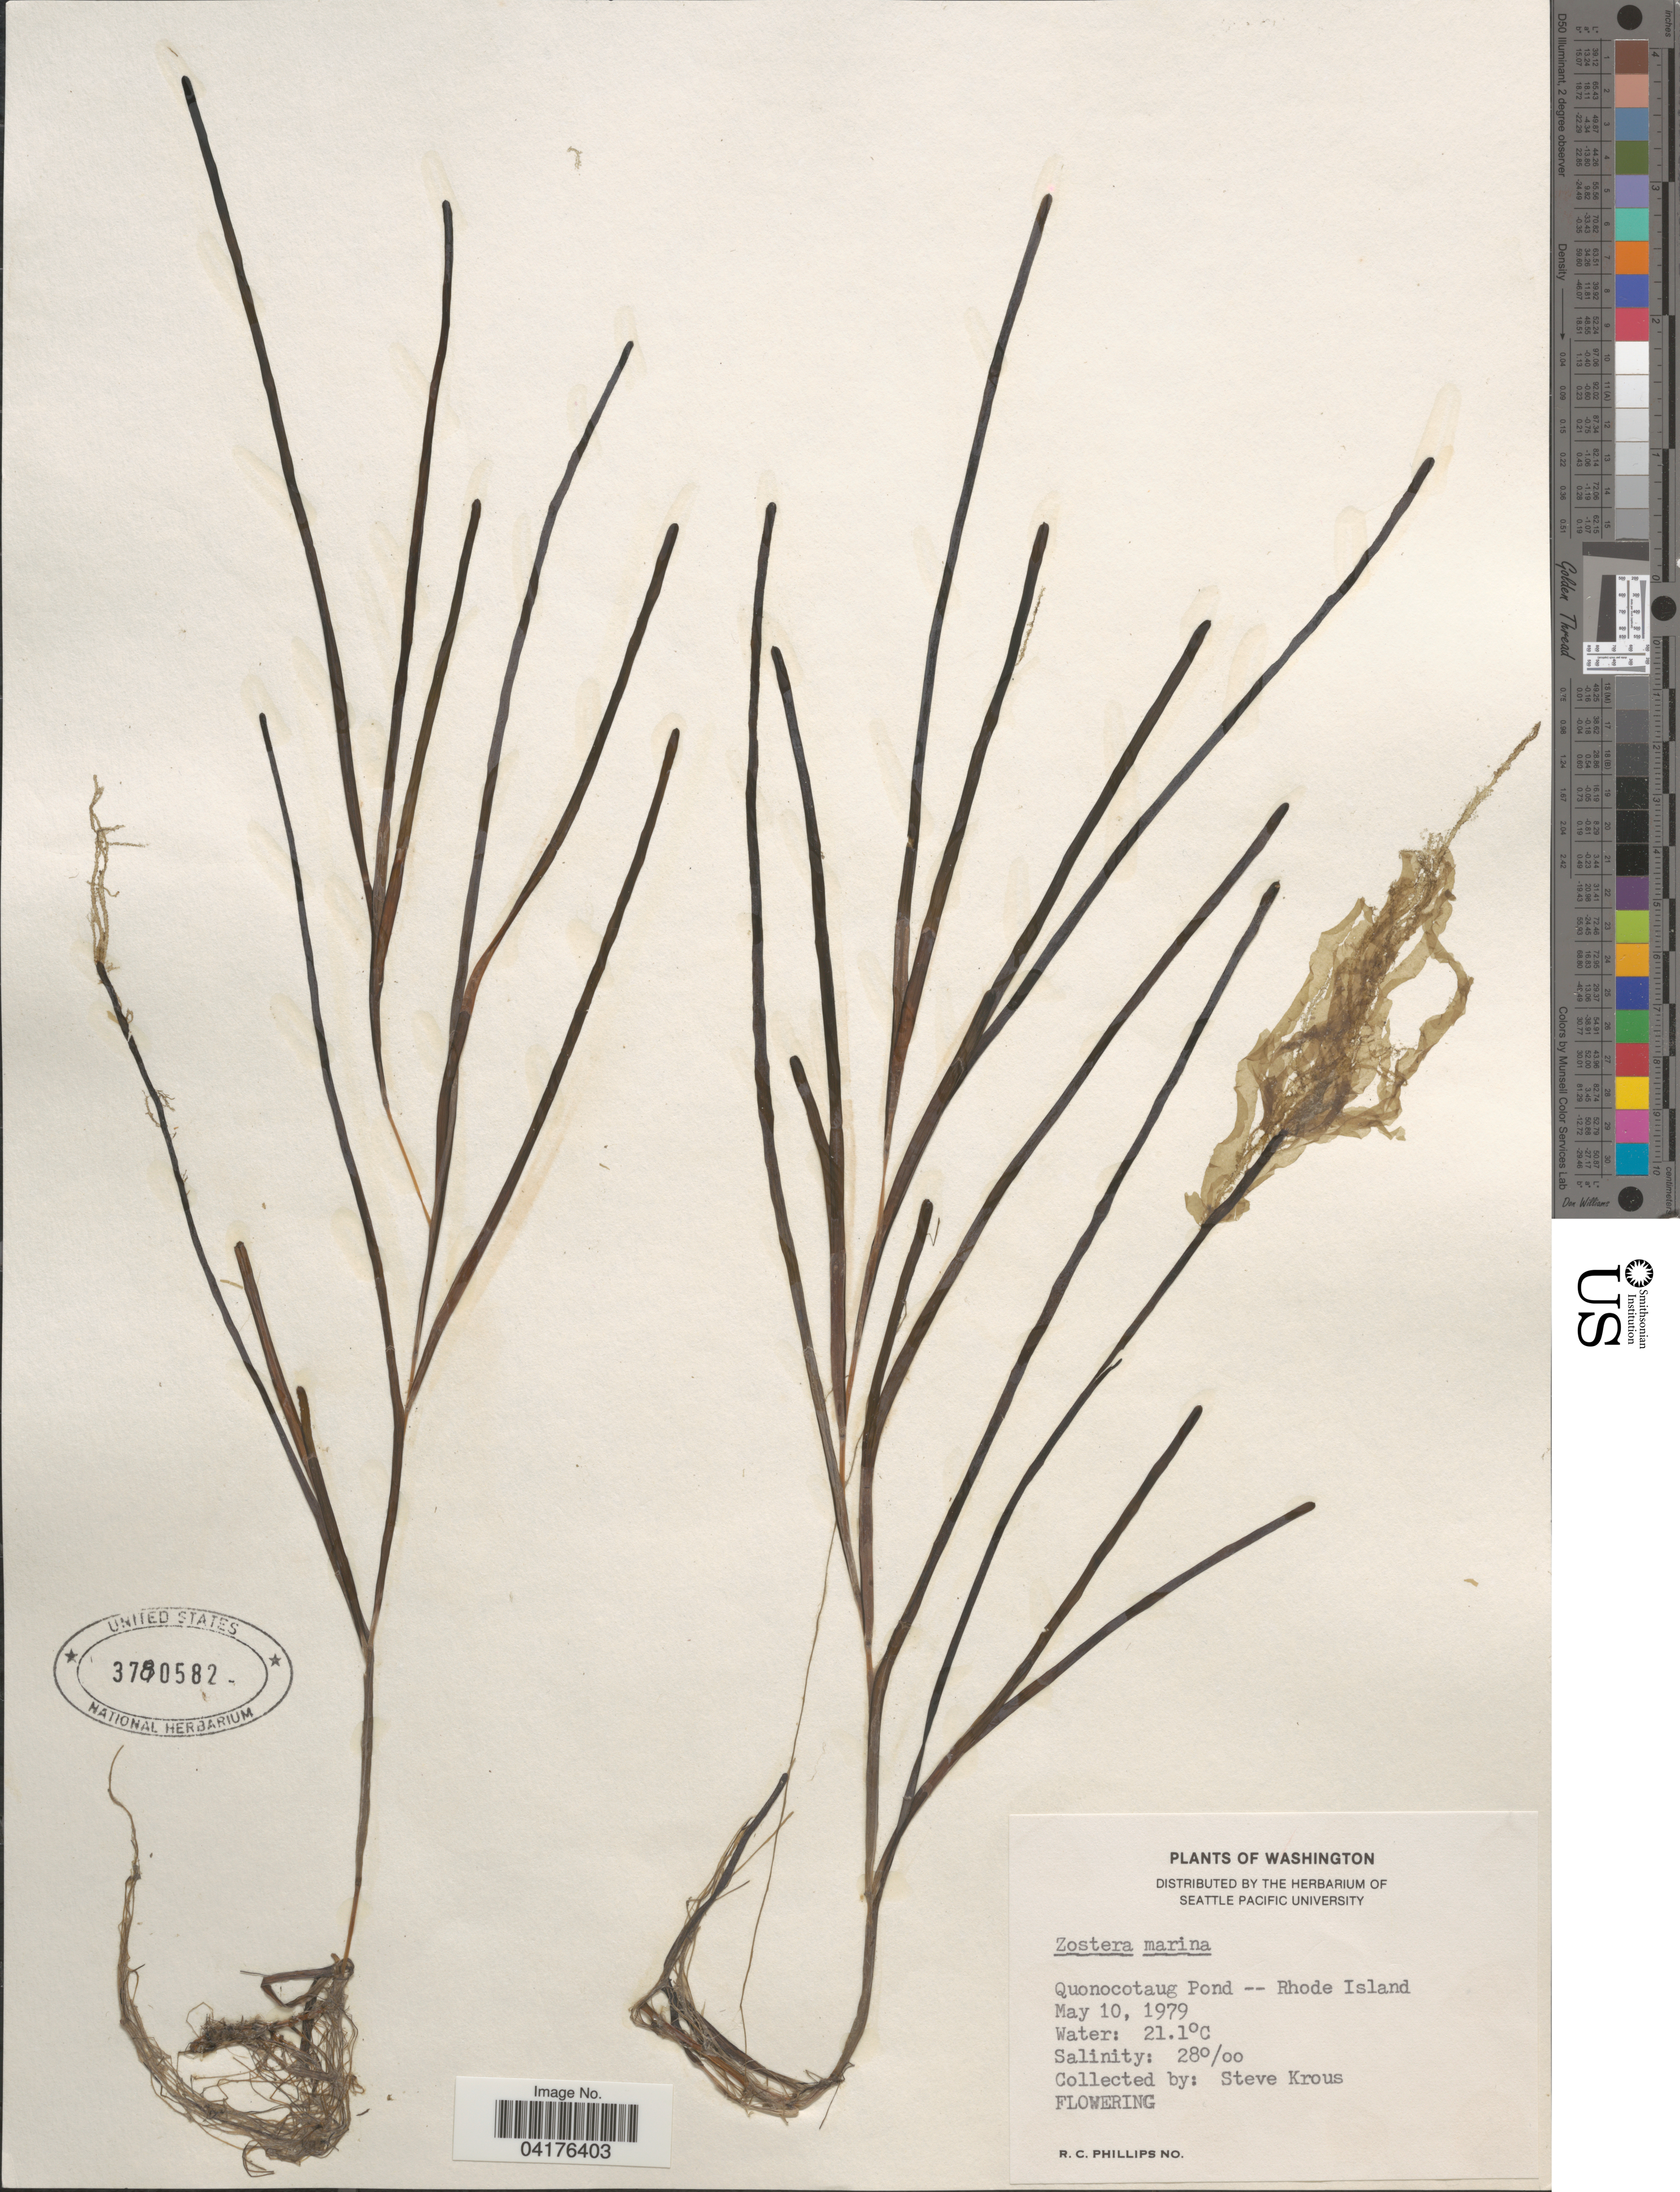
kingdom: Plantae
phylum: Tracheophyta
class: Liliopsida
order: Alismatales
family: Zosteraceae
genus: Zostera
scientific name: Zostera marina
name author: L.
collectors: S. Krous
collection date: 1979-05-10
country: United States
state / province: Rhode Island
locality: Quonocotaug Pond.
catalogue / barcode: US 3780582